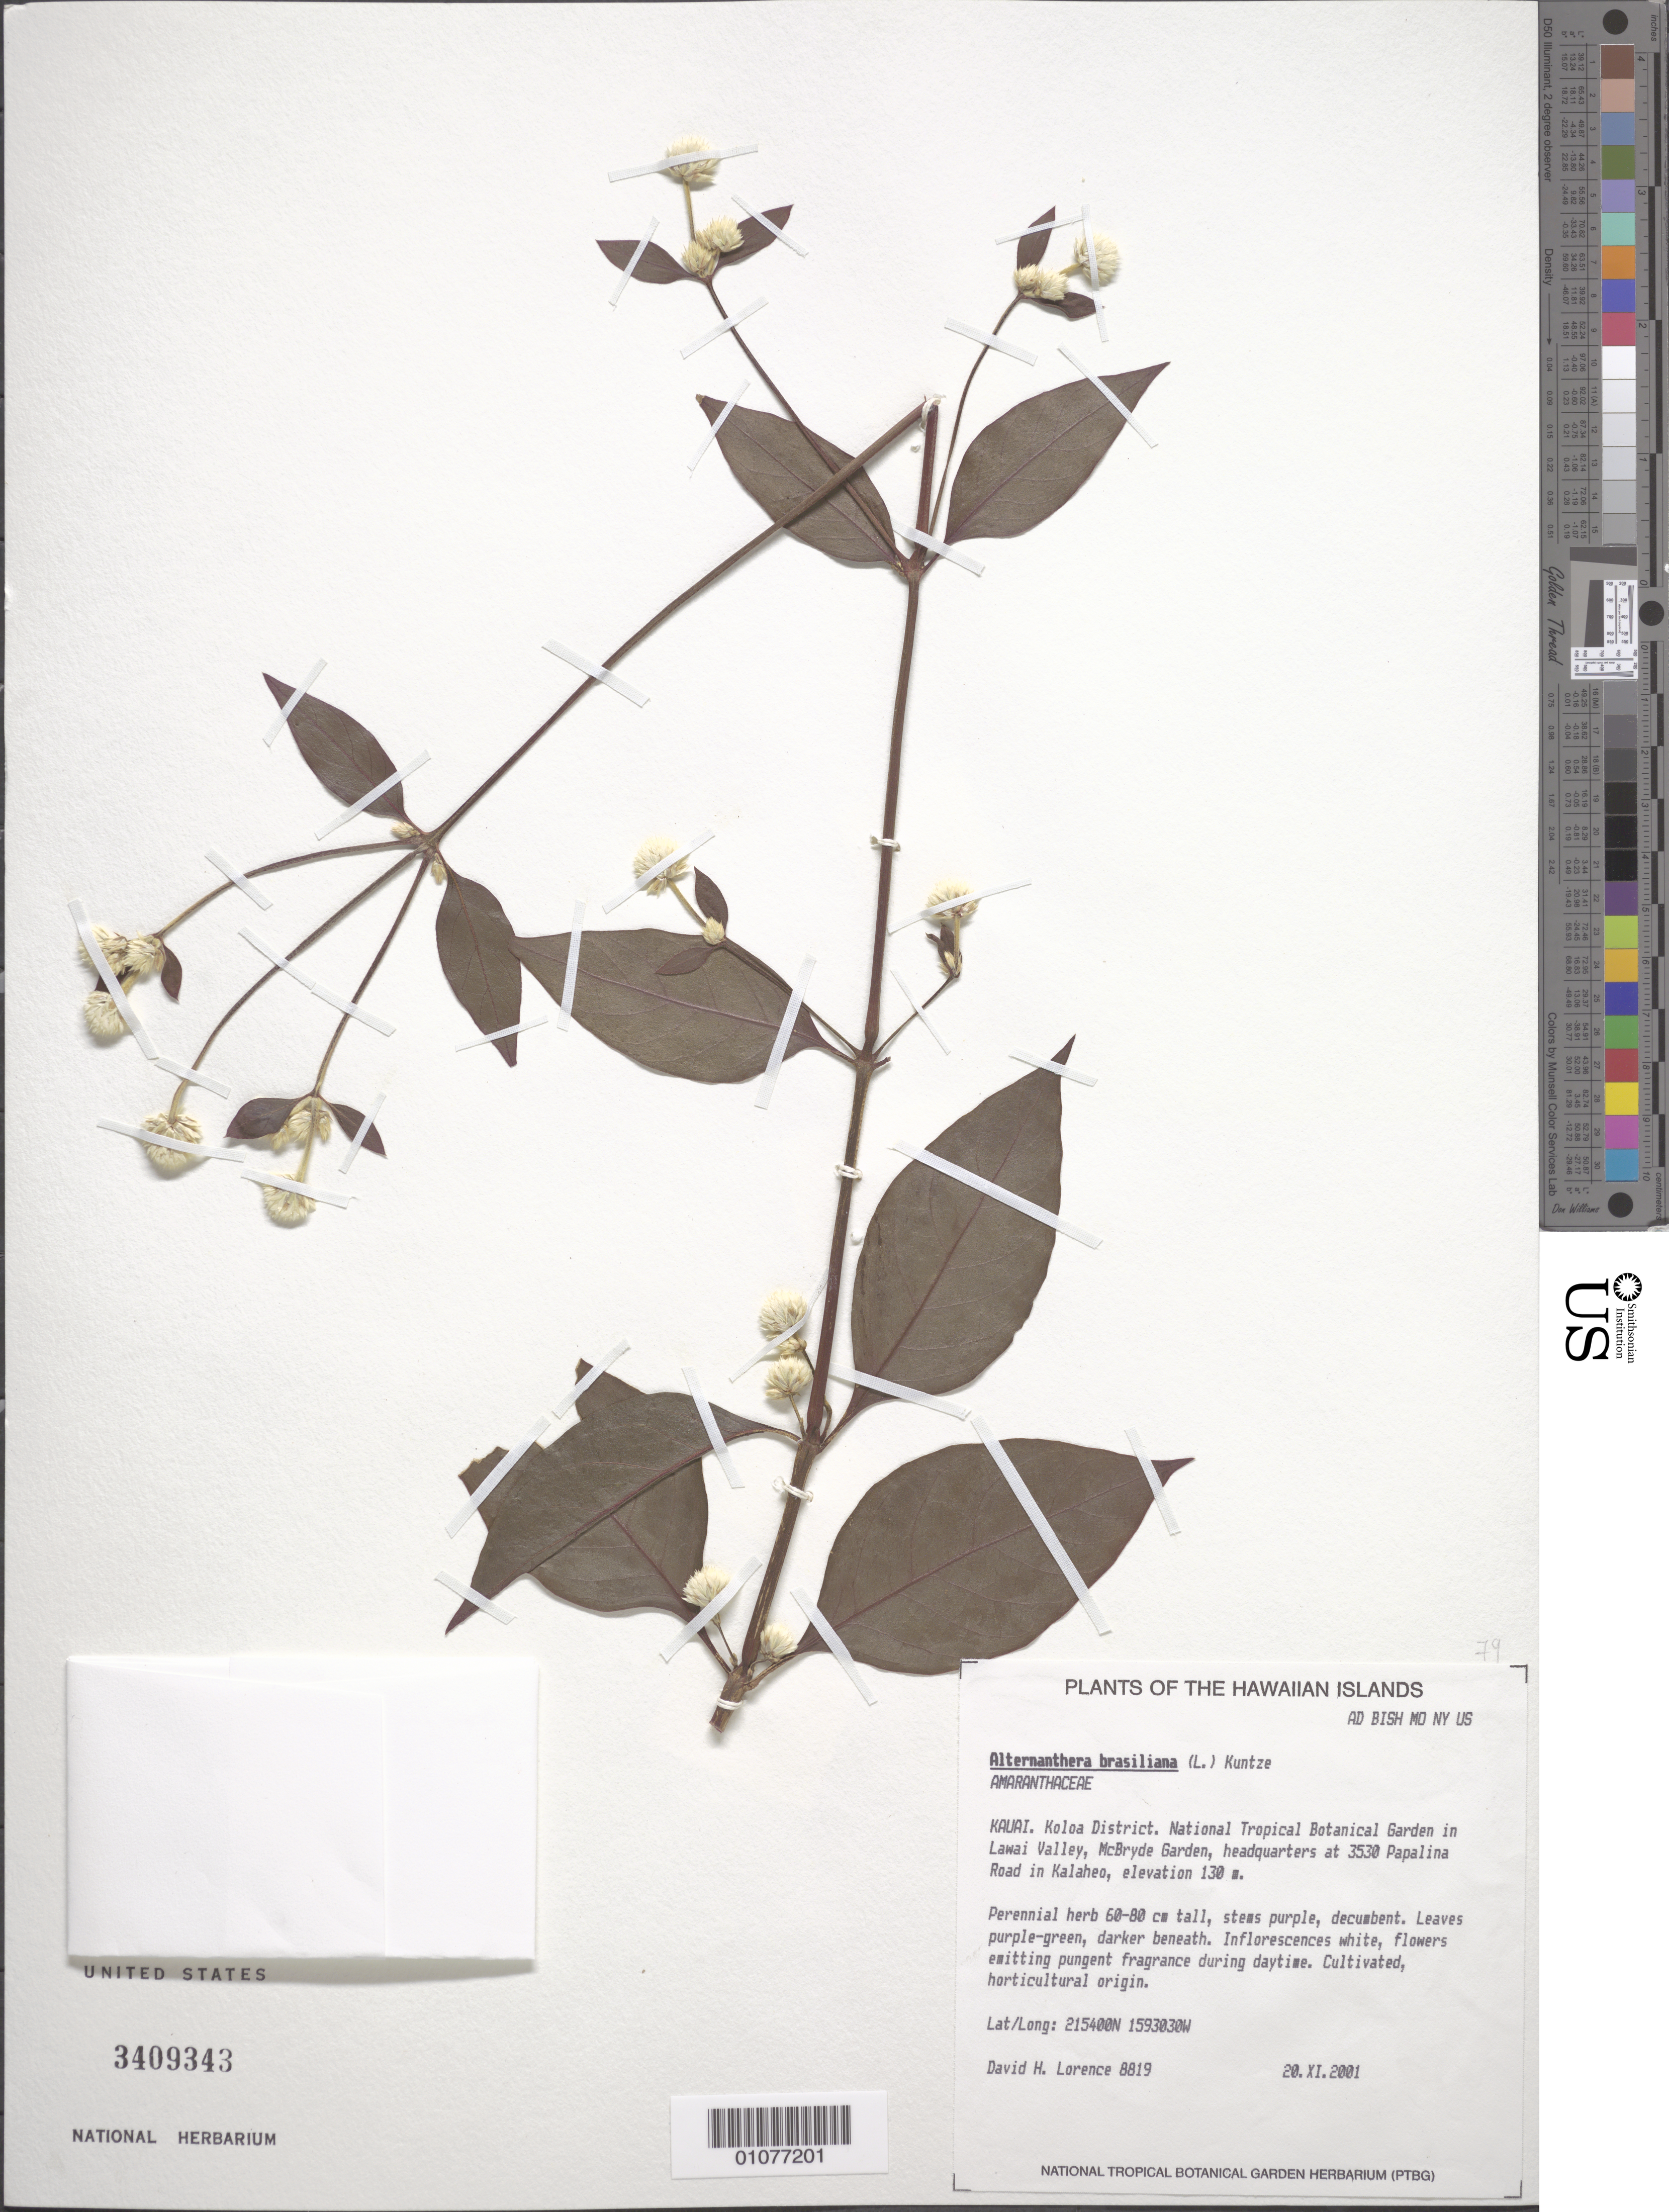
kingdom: Plantae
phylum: Tracheophyta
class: Magnoliopsida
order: Caryophyllales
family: Amaranthaceae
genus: Alternanthera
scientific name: Alternanthera brasiliana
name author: (L.) Kuntze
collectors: D. Lorence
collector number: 8819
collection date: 2001-11-20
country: United States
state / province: Hawaii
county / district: Kauai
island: Kaua'i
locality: Koloa District, Lawai Valley, National Tropical Botanical Garden, McBryde Garden, headquarters at 3530 Papalina Rd. in Kalaheo.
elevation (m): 130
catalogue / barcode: US 3409343